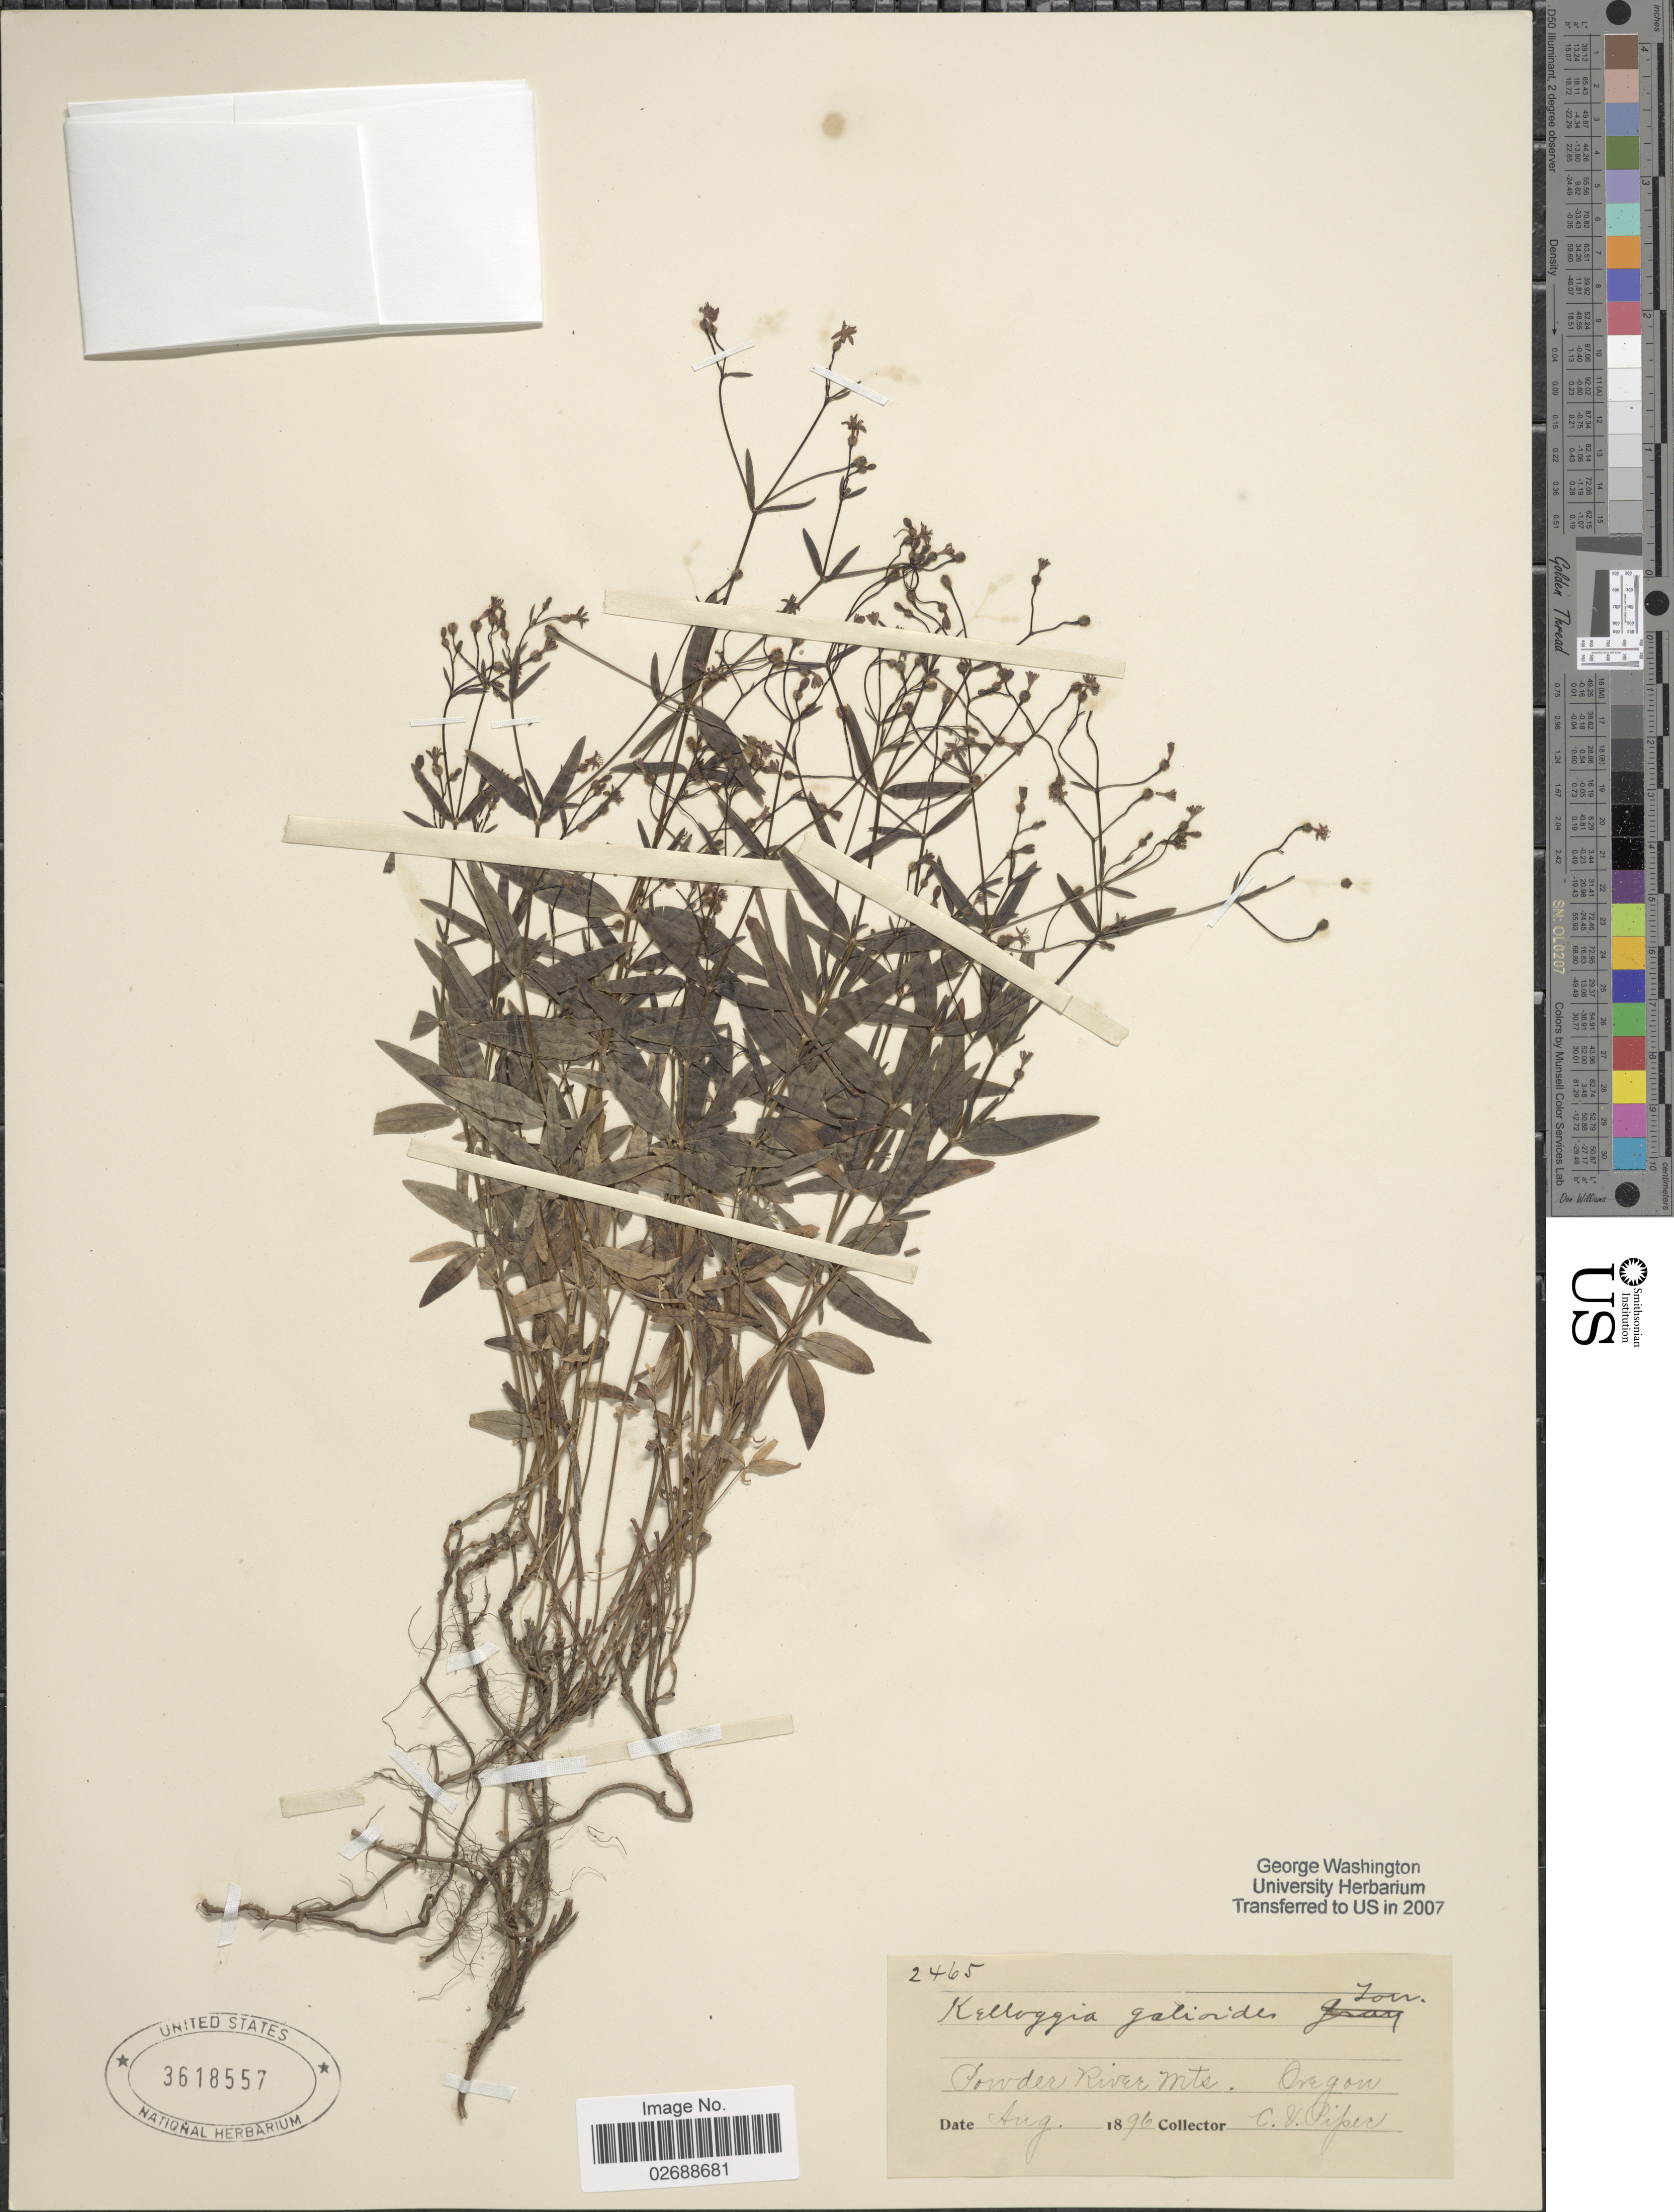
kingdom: Plantae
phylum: Tracheophyta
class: Magnoliopsida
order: Gentianales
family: Rubiaceae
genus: Kelloggia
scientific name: Kelloggia galioides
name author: Torr. in Wilkes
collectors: C. V. Piper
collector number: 2465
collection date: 1896-08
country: United States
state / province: Oregon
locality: Powder River Mts.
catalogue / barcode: US 3618557